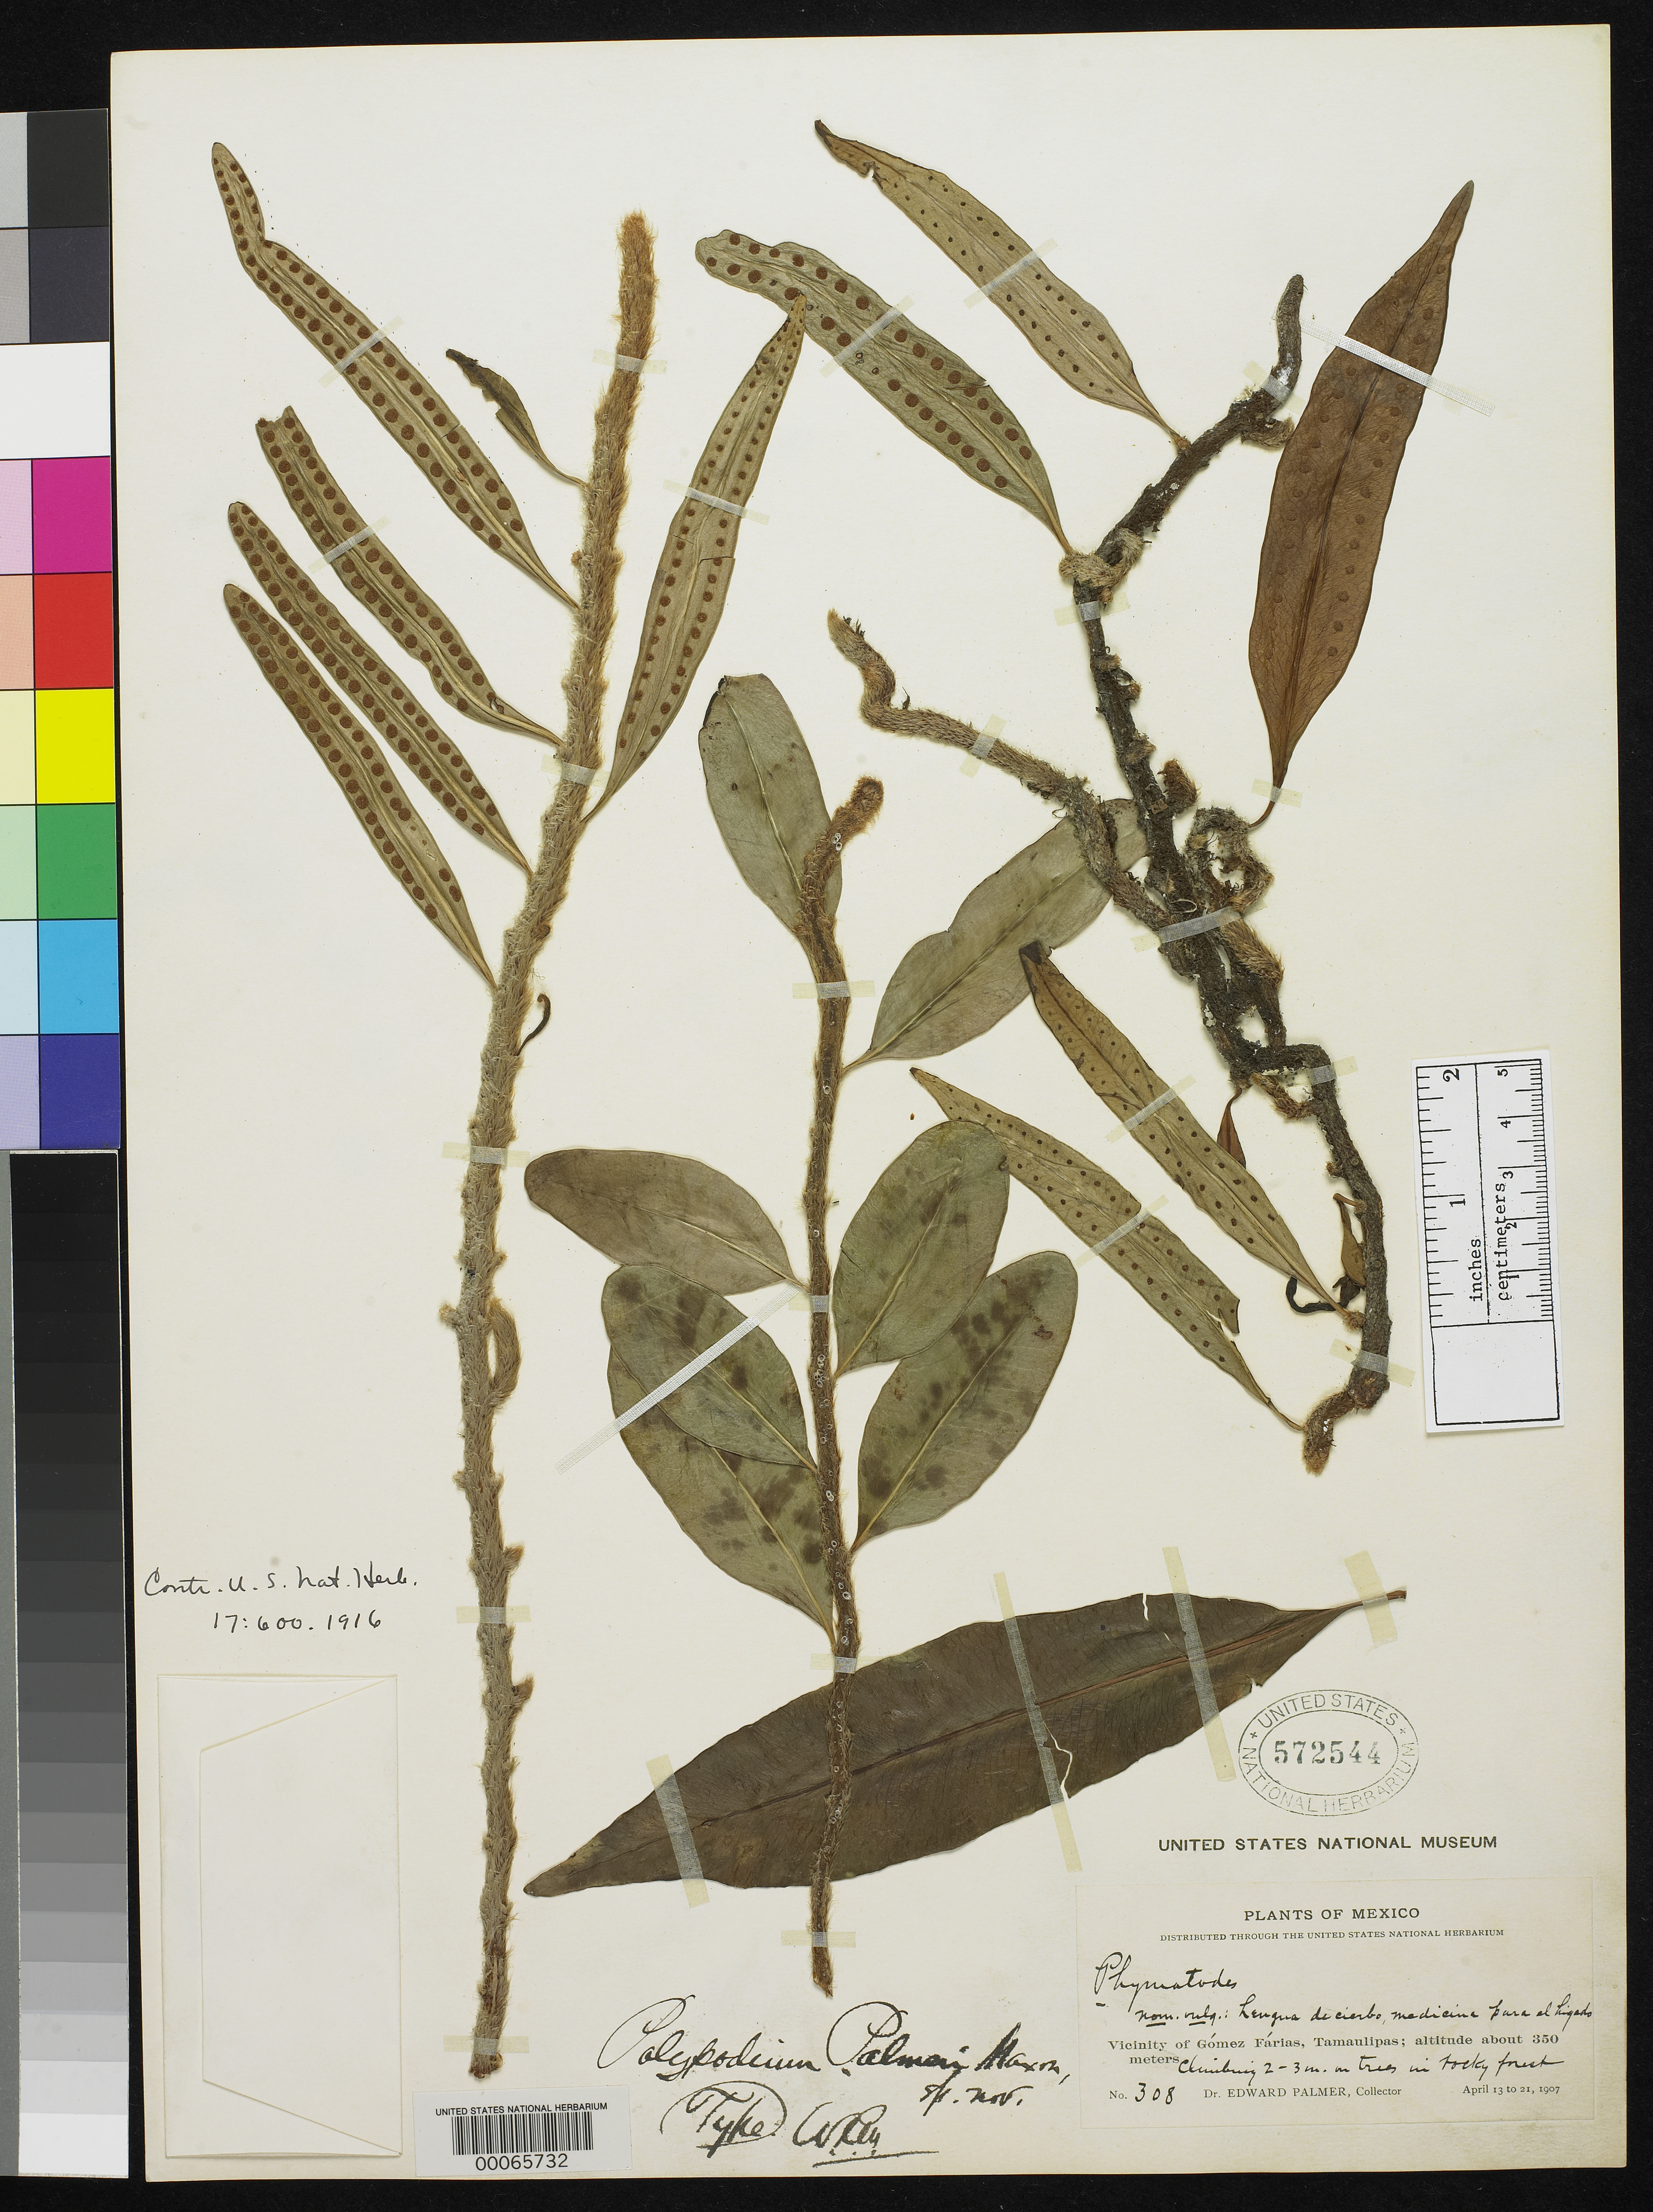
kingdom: Plantae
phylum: Tracheophyta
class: Polypodiopsida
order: Polypodiales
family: Polypodiaceae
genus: Polypodium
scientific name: Polypodium palmeri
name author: Maxon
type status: Holotype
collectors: E. Palmer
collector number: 308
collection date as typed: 13 Apr 1907 to 21 Apr 1907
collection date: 1907-04-13/1907-04-21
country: Mexico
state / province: Tamaulipas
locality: Vicinity of Gomez Farias.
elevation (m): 350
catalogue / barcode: US 572544